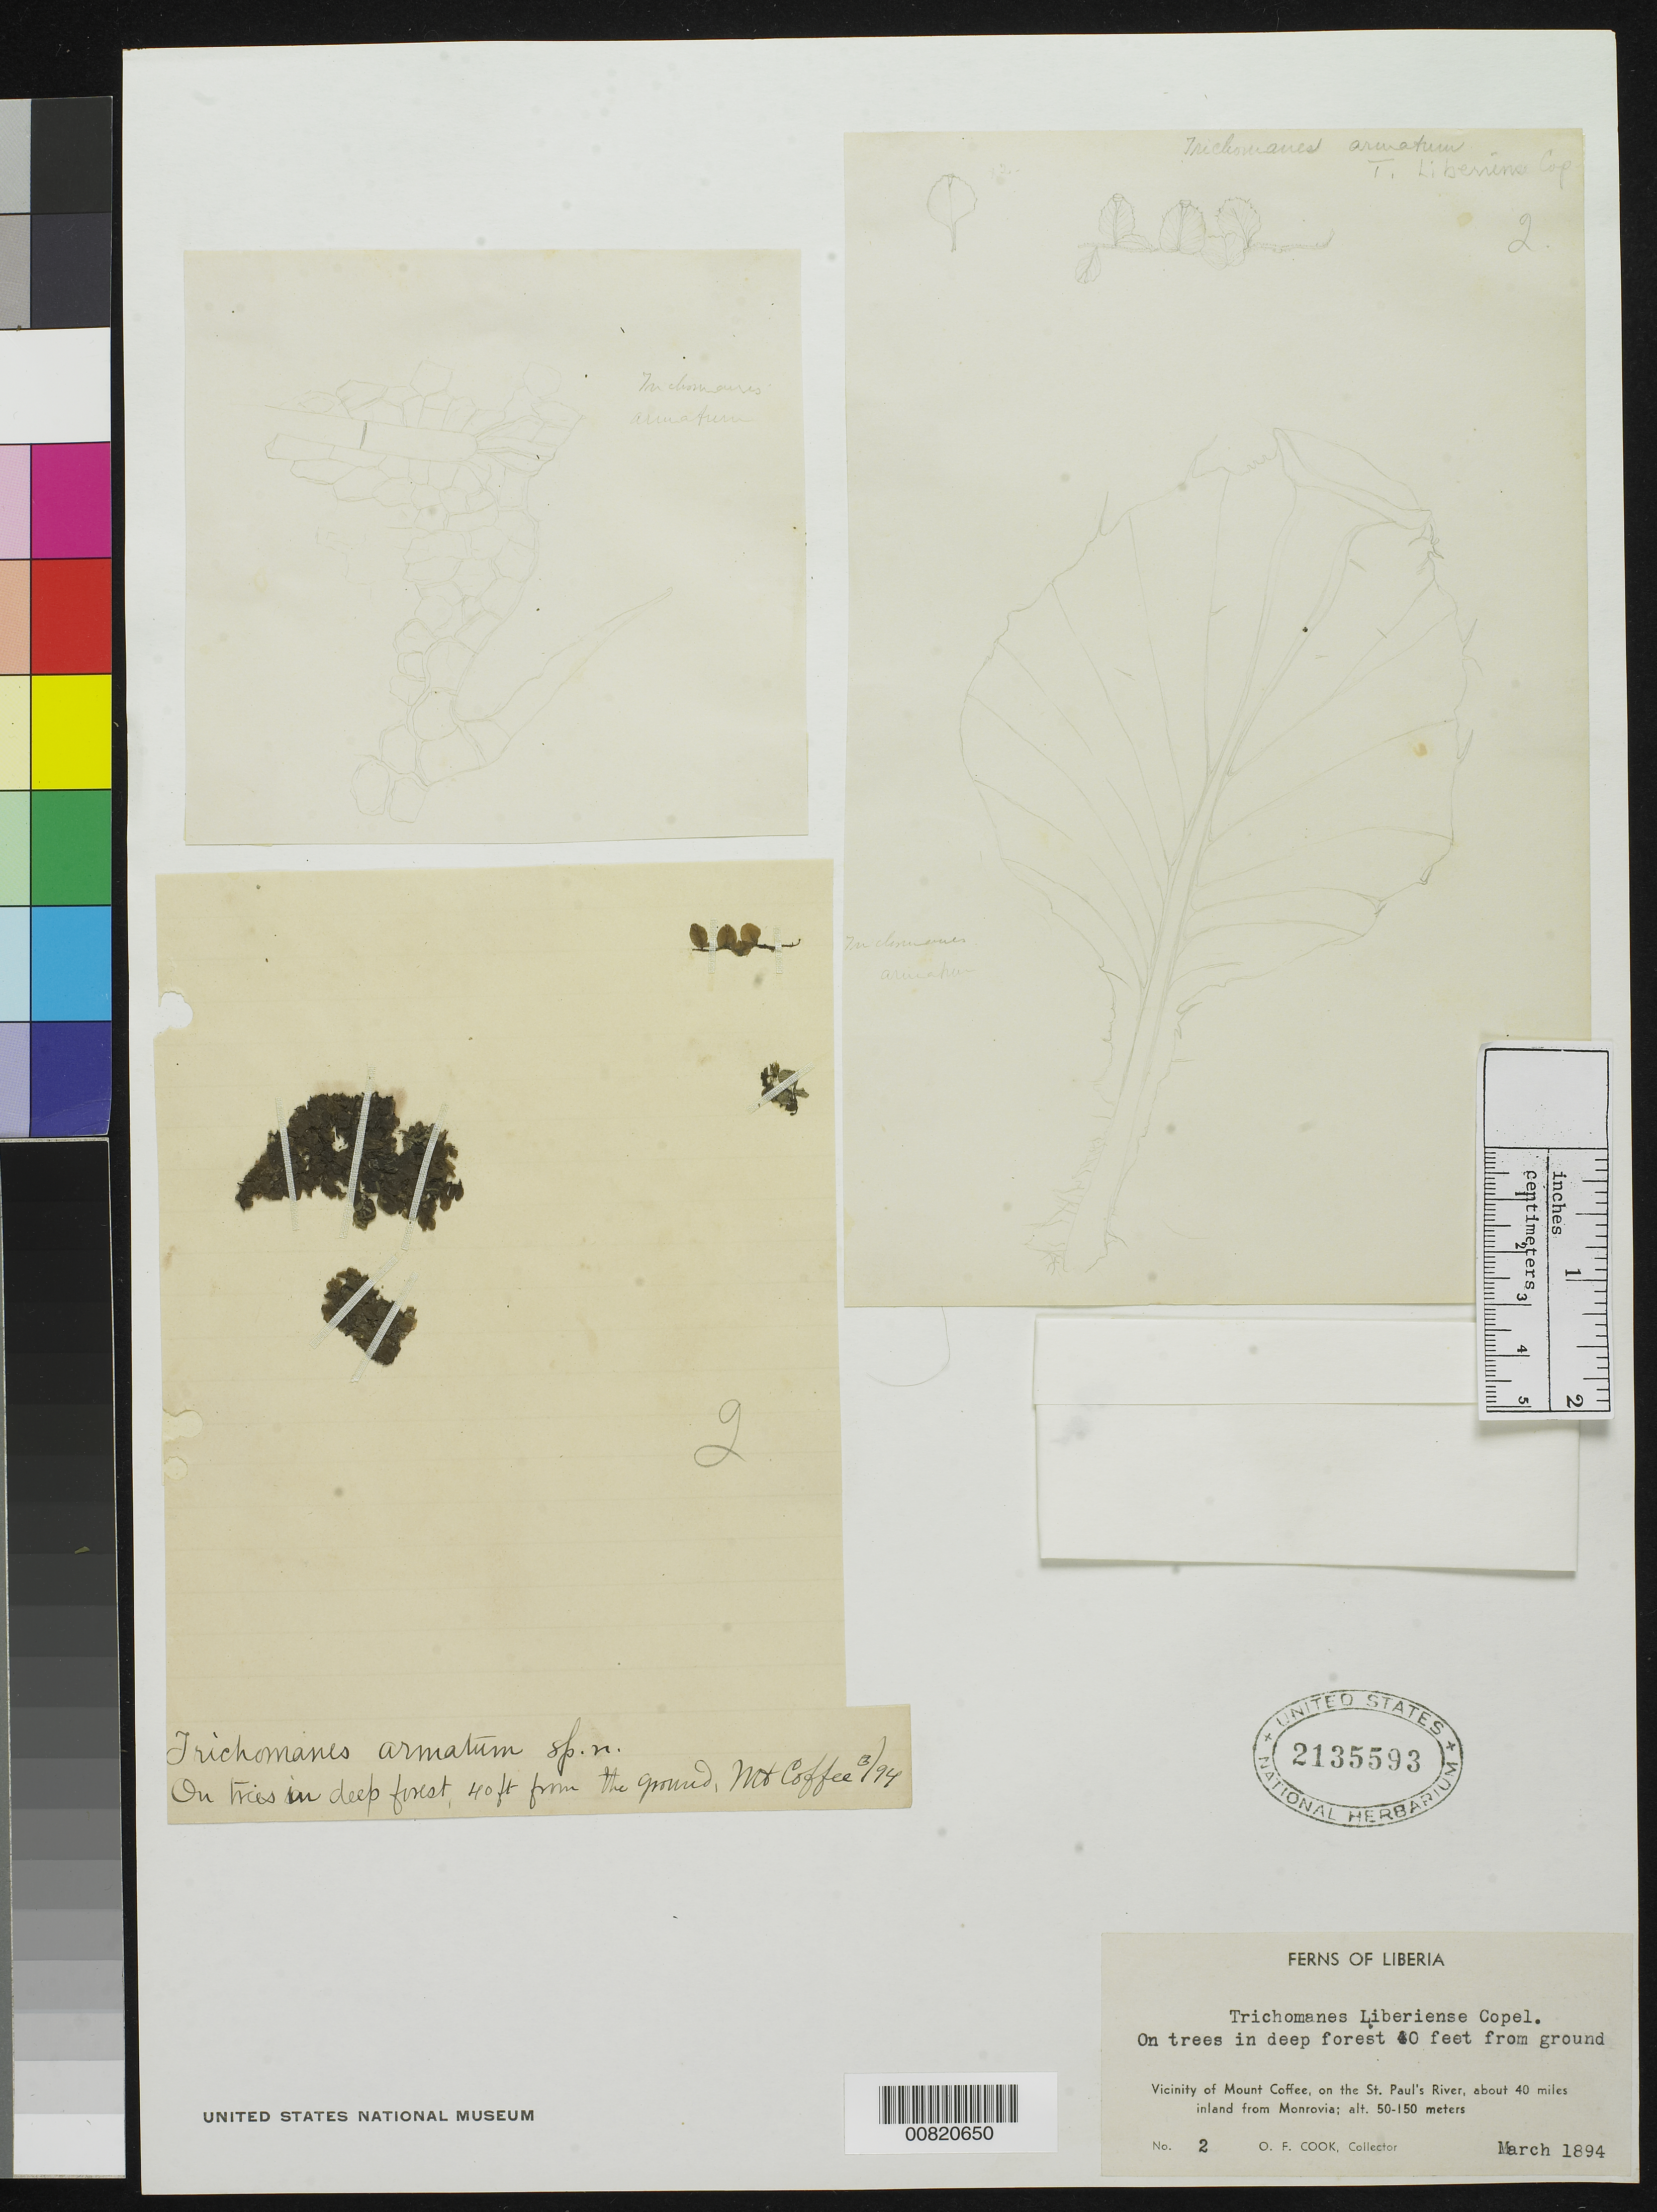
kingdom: Plantae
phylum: Tracheophyta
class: Polypodiopsida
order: Hymenophyllales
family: Hymenophyllaceae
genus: Didymoglossum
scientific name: Didymoglossum liberiense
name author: (Copel.) Copel.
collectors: O. F. Cook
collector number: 2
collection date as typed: Mar 1894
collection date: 1894-03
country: Liberia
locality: Vicinity of Mt. Coffee, on the St. Paul's River, about 40 miles inland from Monrovia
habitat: Forest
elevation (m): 50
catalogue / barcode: US 2135593